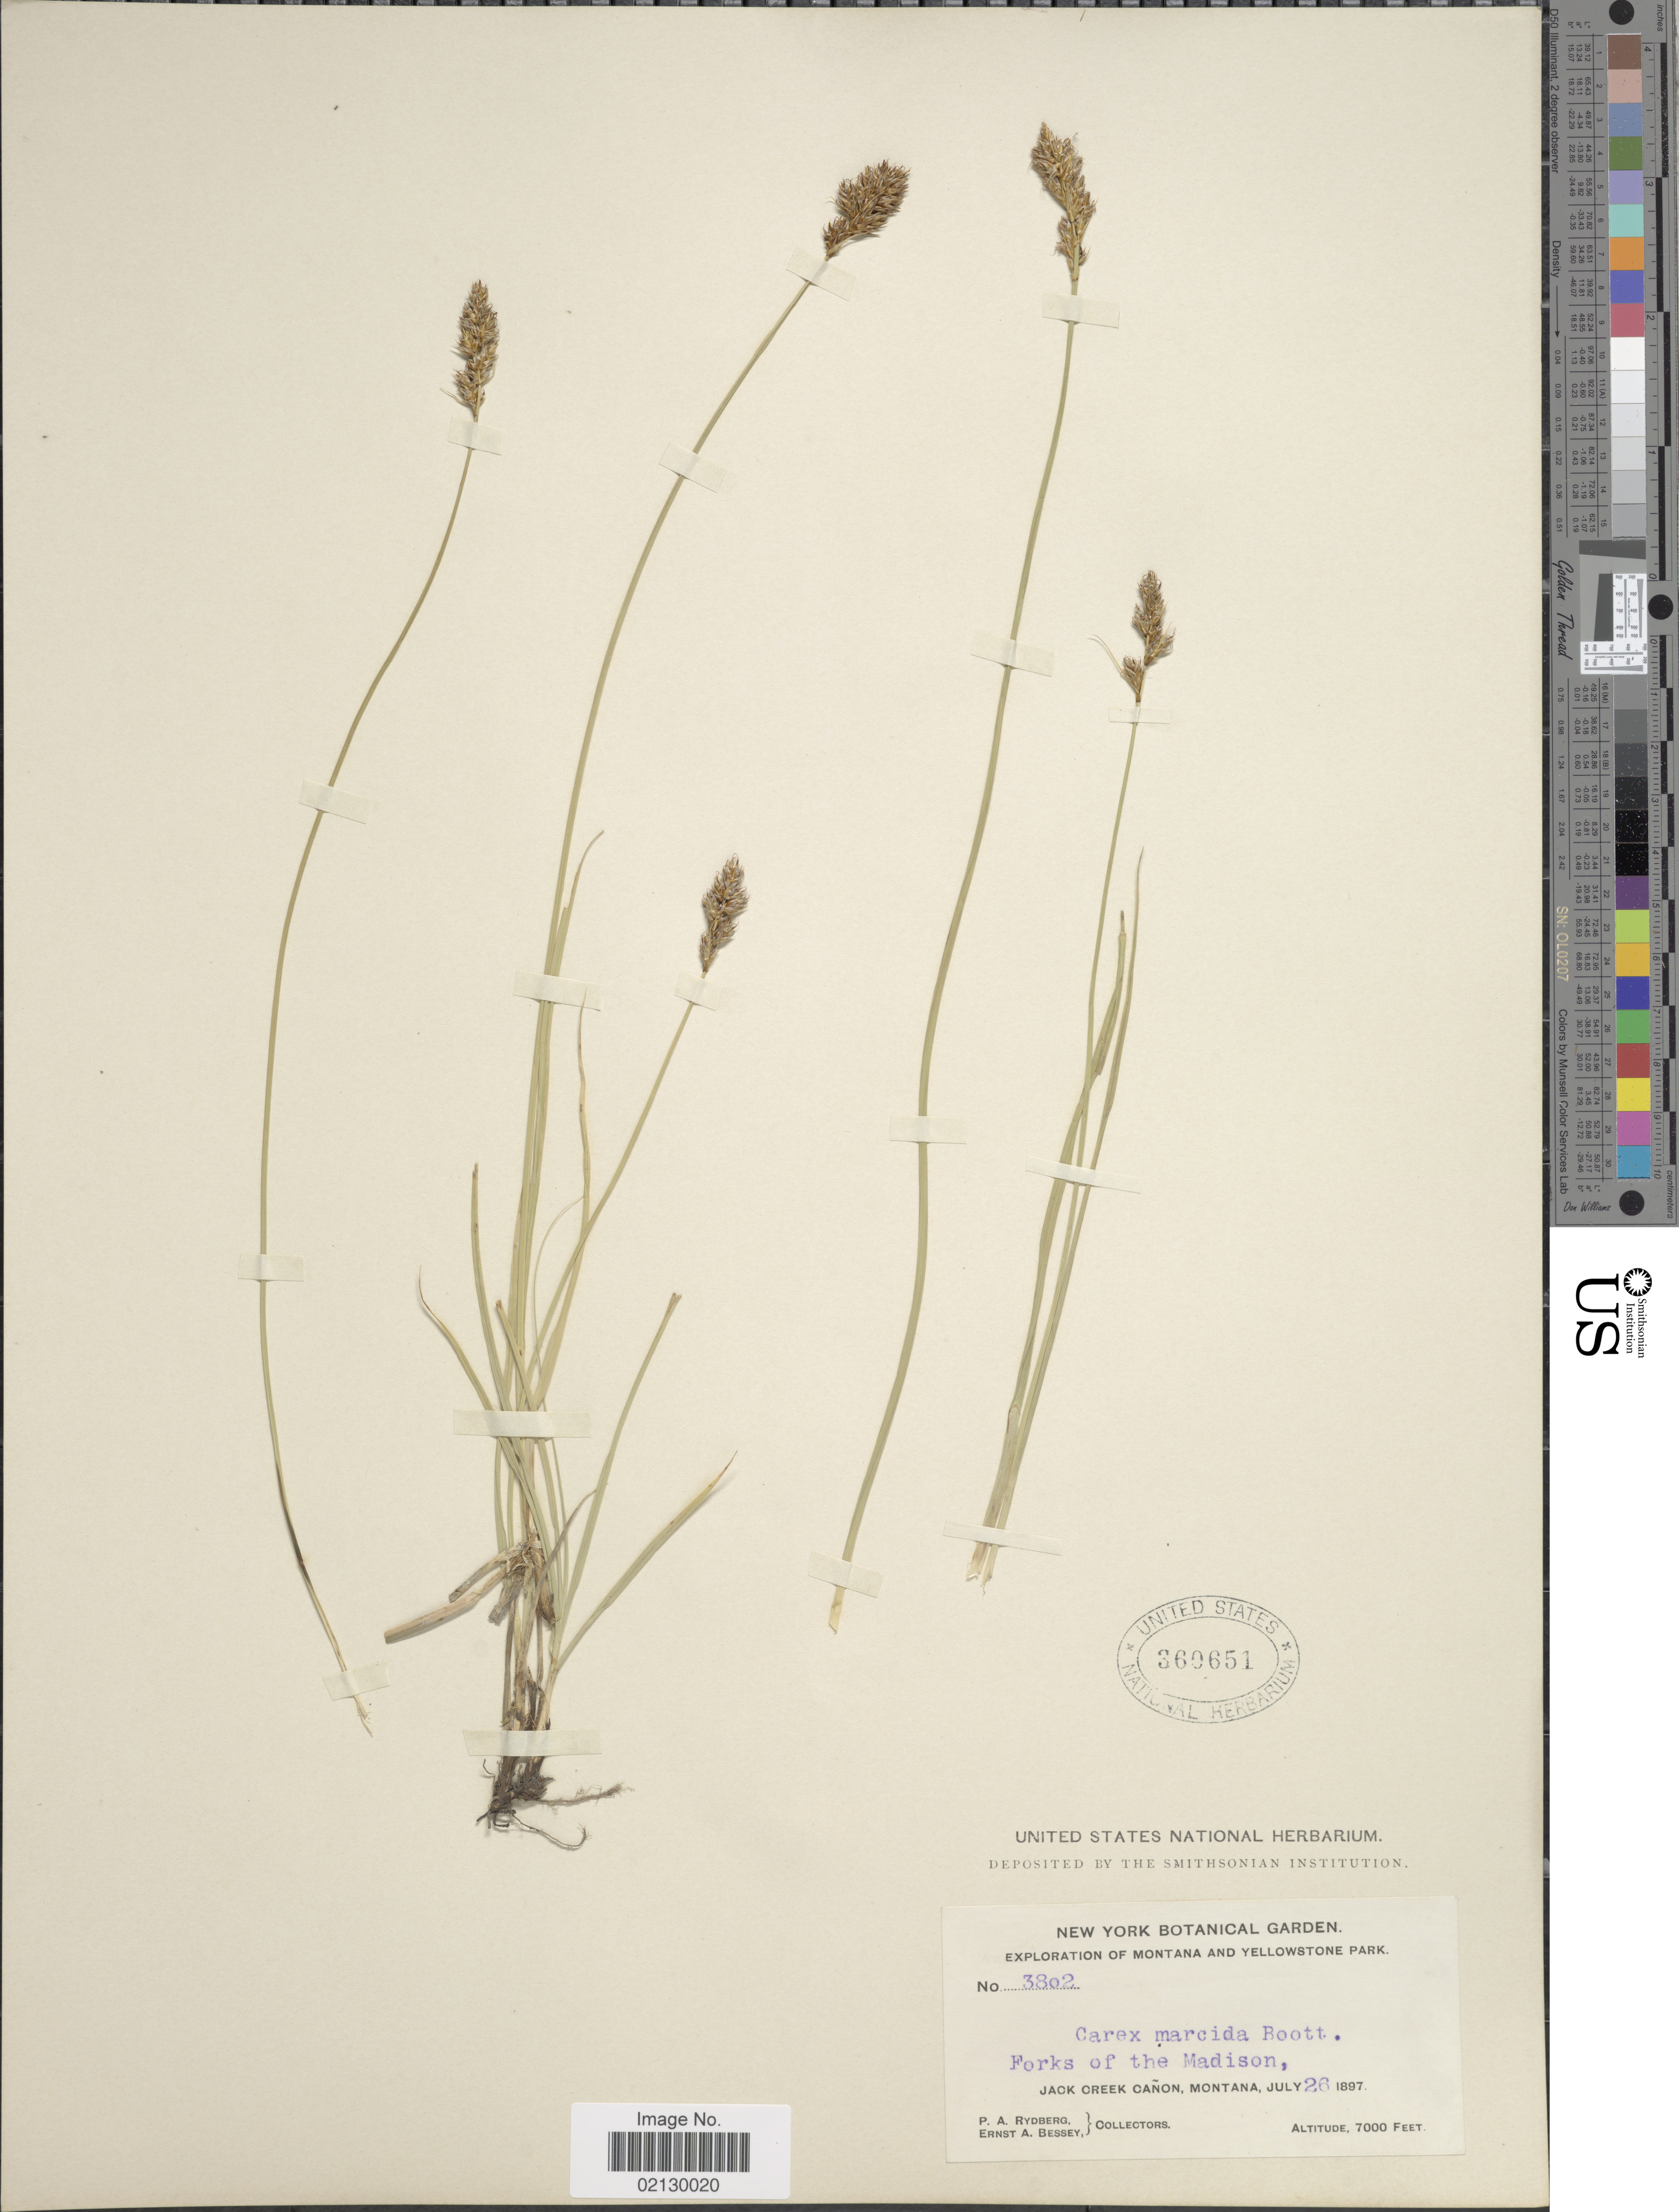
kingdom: Plantae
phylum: Tracheophyta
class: Liliopsida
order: Poales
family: Cyperaceae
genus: Carex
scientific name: Carex praegracilis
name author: W. Boott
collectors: P. A. Rydberg & E. A. Bessey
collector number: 3802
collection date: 1897-07-26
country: United States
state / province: Montana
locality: Yellowstone Park, Forks of the Madison, Jack Creek Canon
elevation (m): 2134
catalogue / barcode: US 360651